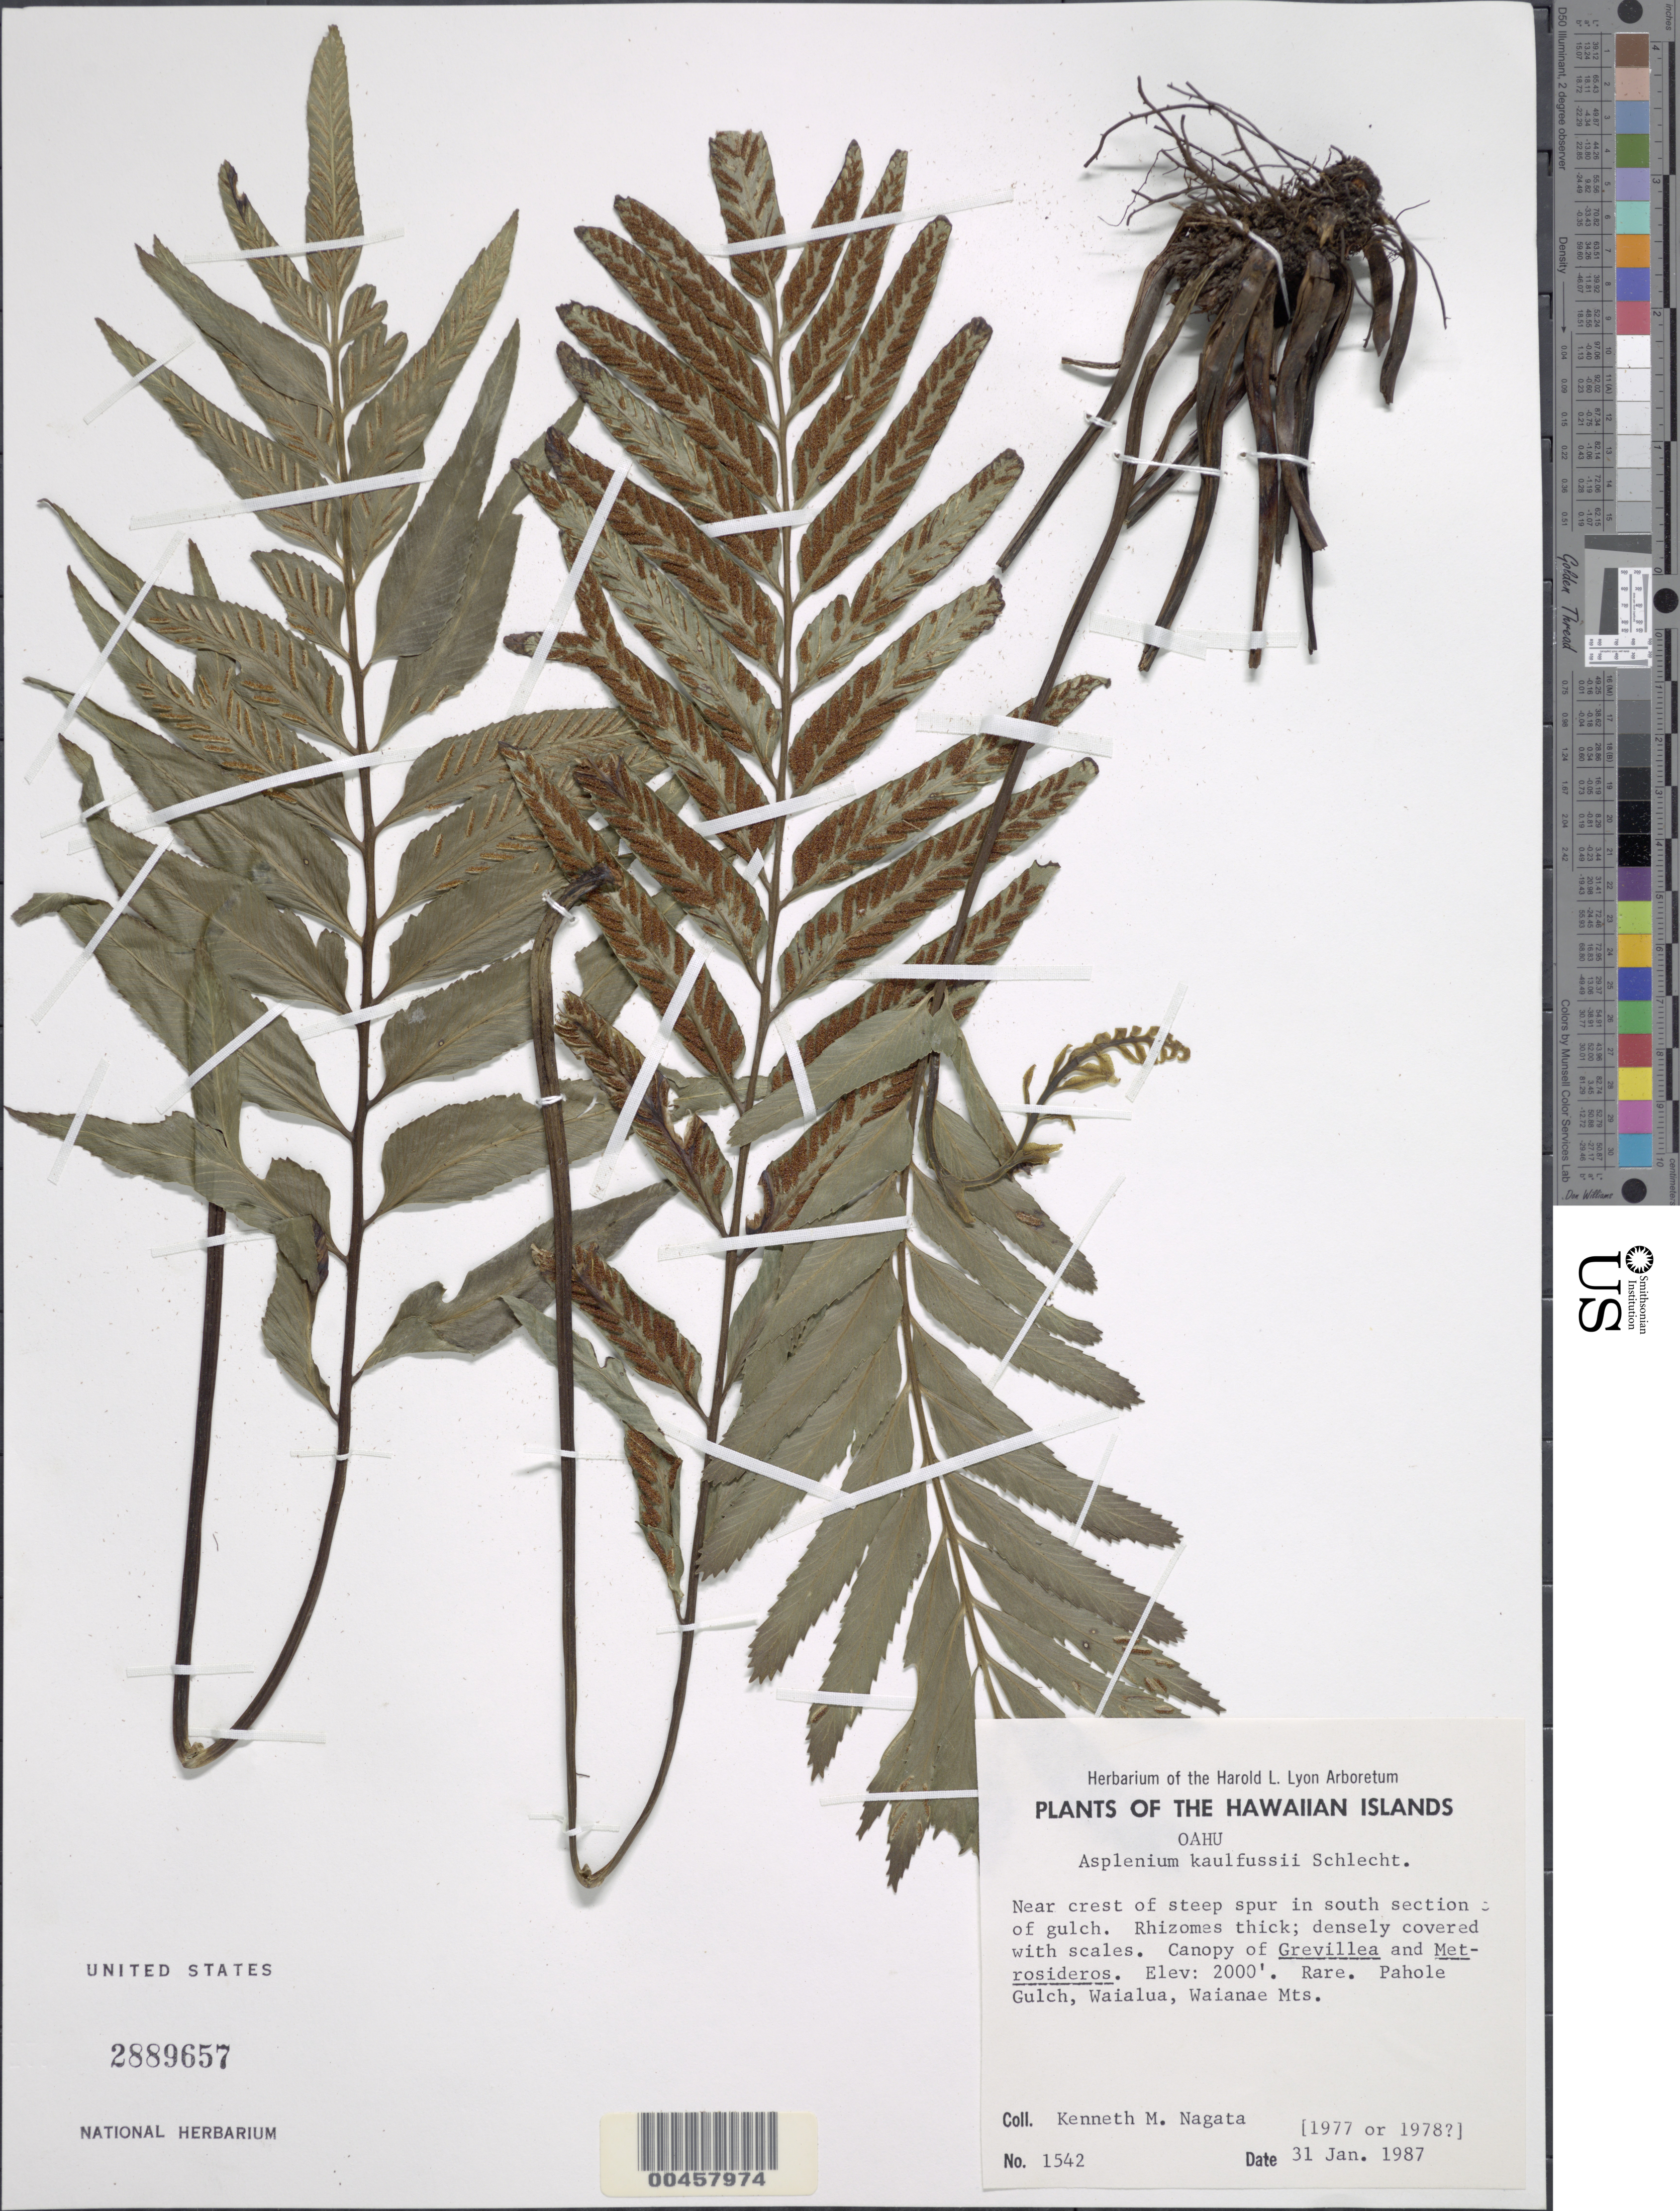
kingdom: Plantae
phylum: Tracheophyta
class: Polypodiopsida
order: Polypodiales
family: Aspleniaceae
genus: Asplenium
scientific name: Asplenium kaulfussii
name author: Schltdl.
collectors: K. Nagata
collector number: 1542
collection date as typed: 31 Jan 1987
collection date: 1987-01-31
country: United States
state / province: Hawaii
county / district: Honolulu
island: Oahu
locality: Pahole Gulch, Waialua, Waianae Mts. Near crest of steep spur in south section of gulch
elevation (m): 610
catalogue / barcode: US 2889657